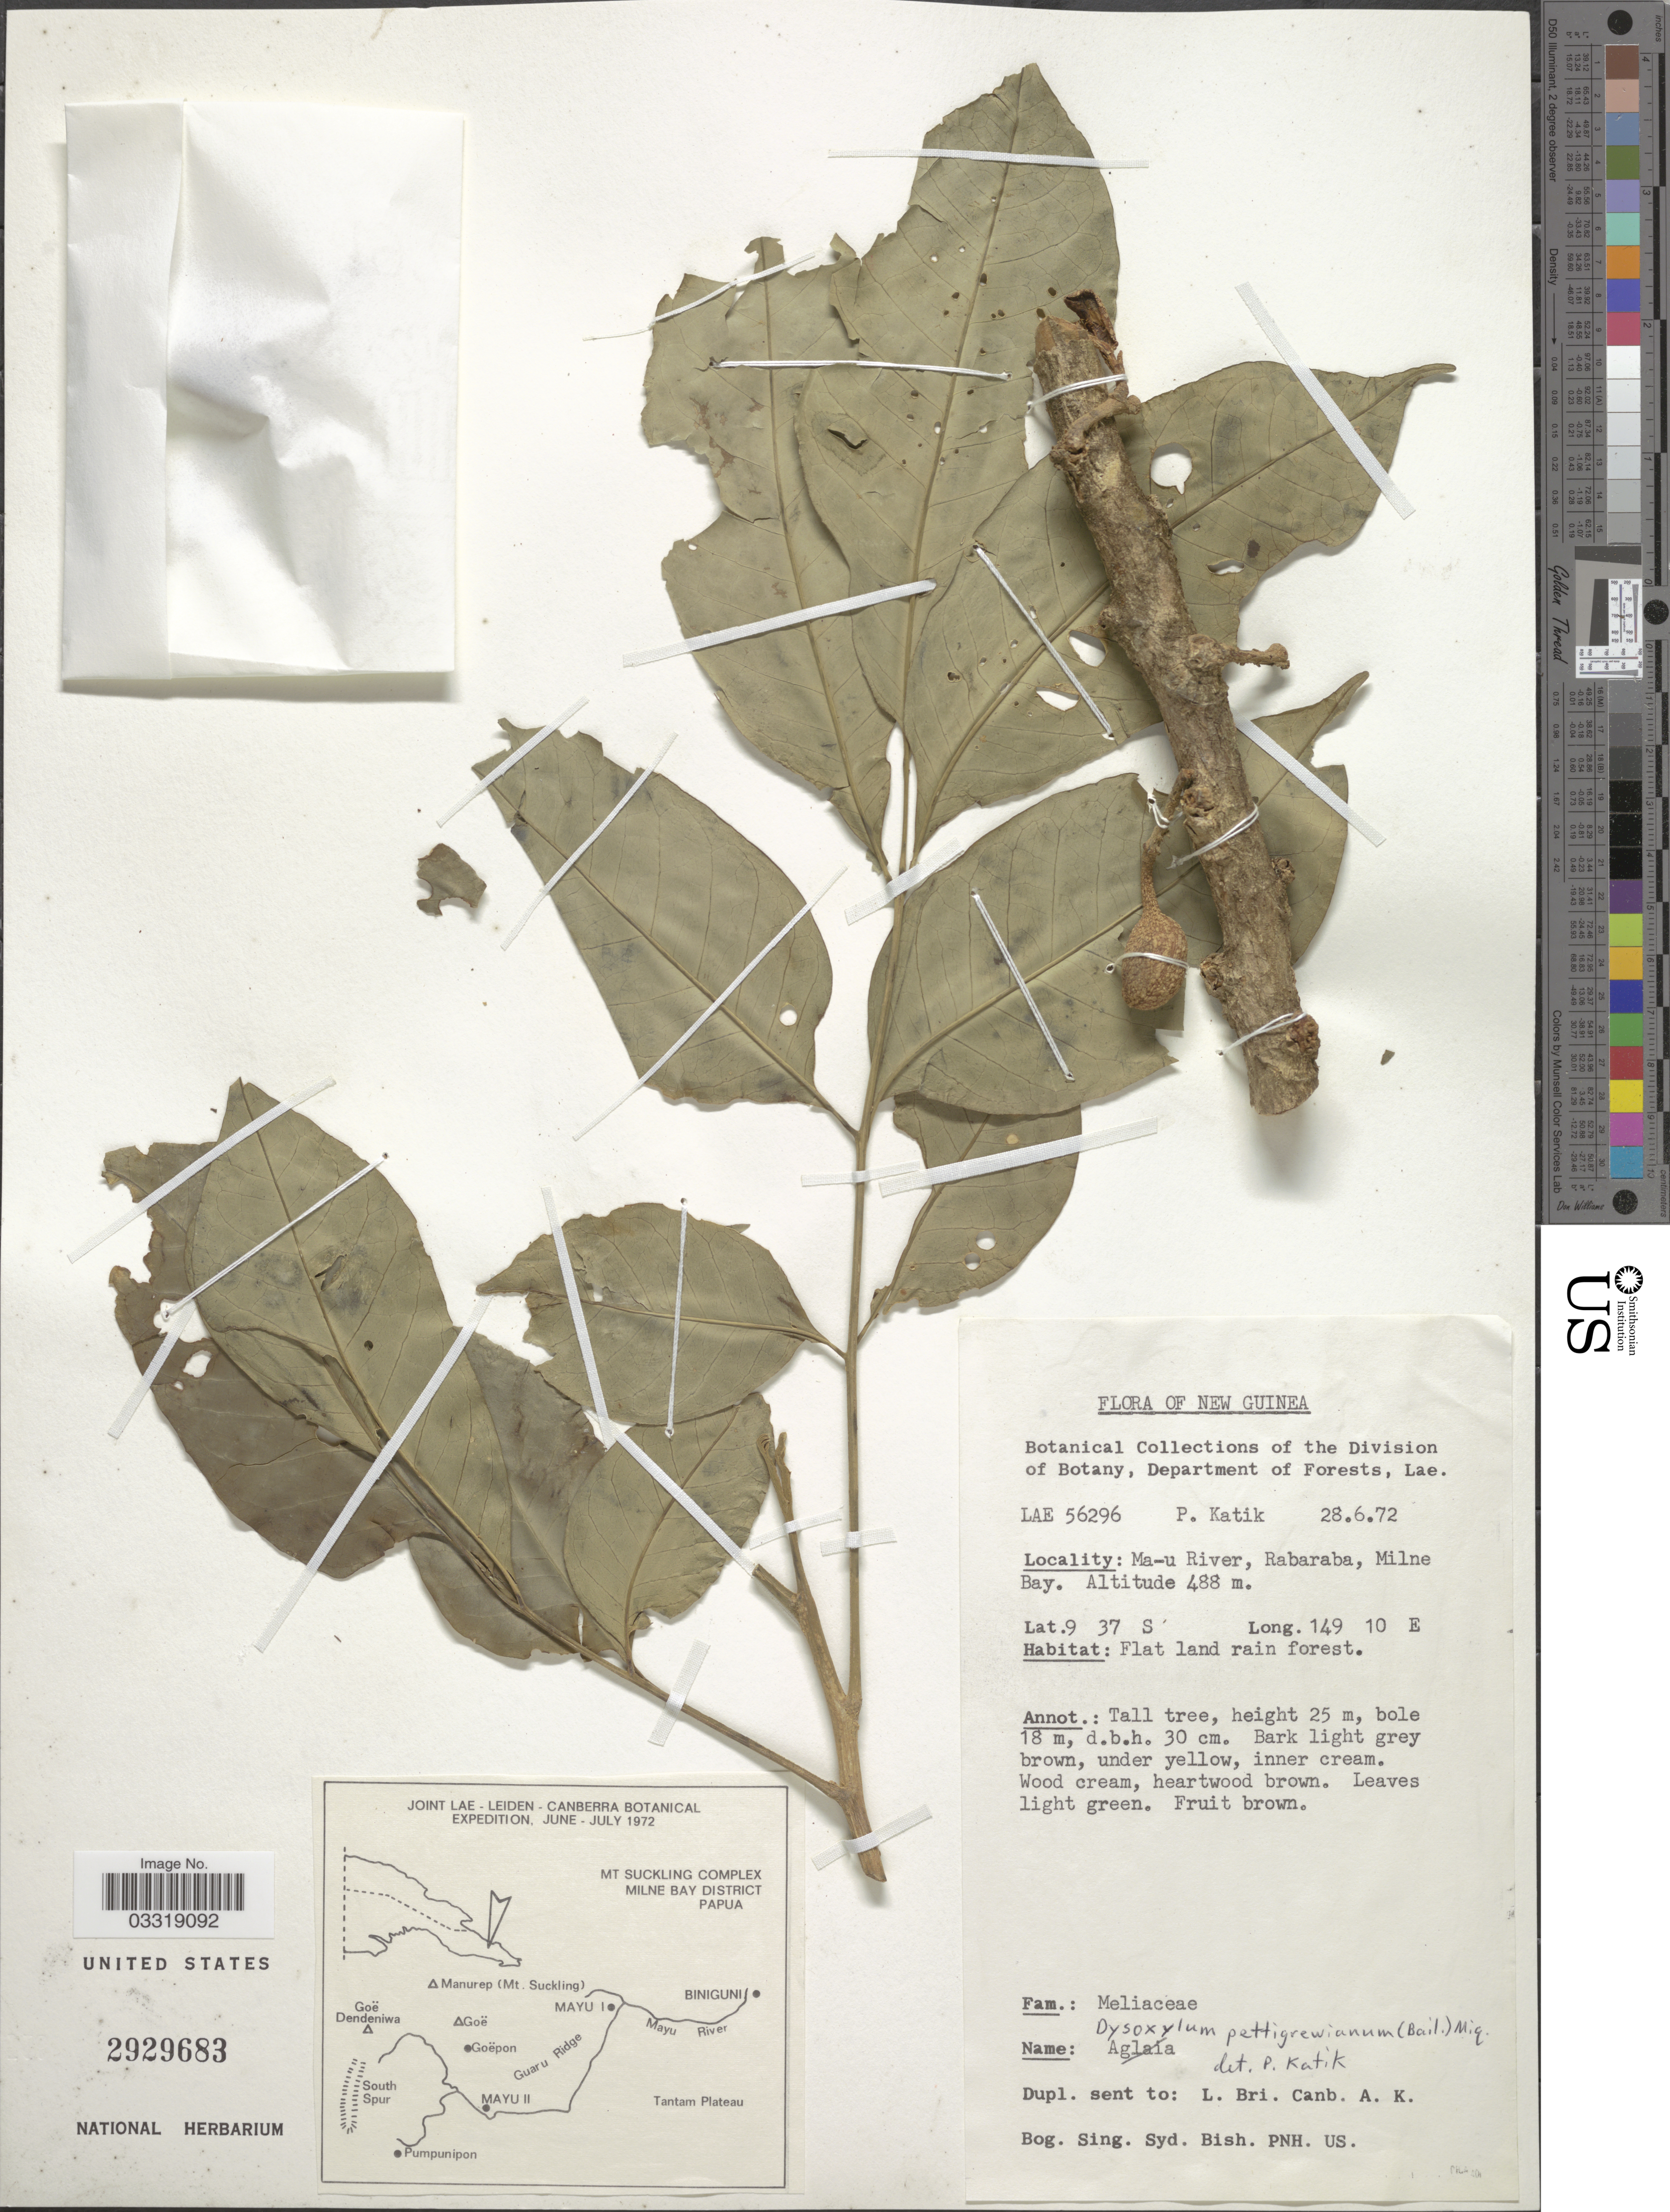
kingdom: Plantae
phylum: Tracheophyta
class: Magnoliopsida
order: Sapindales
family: Meliaceae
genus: Didymocheton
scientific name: Didymocheton pettigrewianus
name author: (F.M. Bailey) Hauenschild & Holzmeyer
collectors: P. Katik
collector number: LAE 56296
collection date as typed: Transcribed d/m/y: 28/6/72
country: Papua New Guinea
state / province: Milne Bay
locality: New Guinea. Ma-u River, Rabaraba.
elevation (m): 488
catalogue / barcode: US 2929683